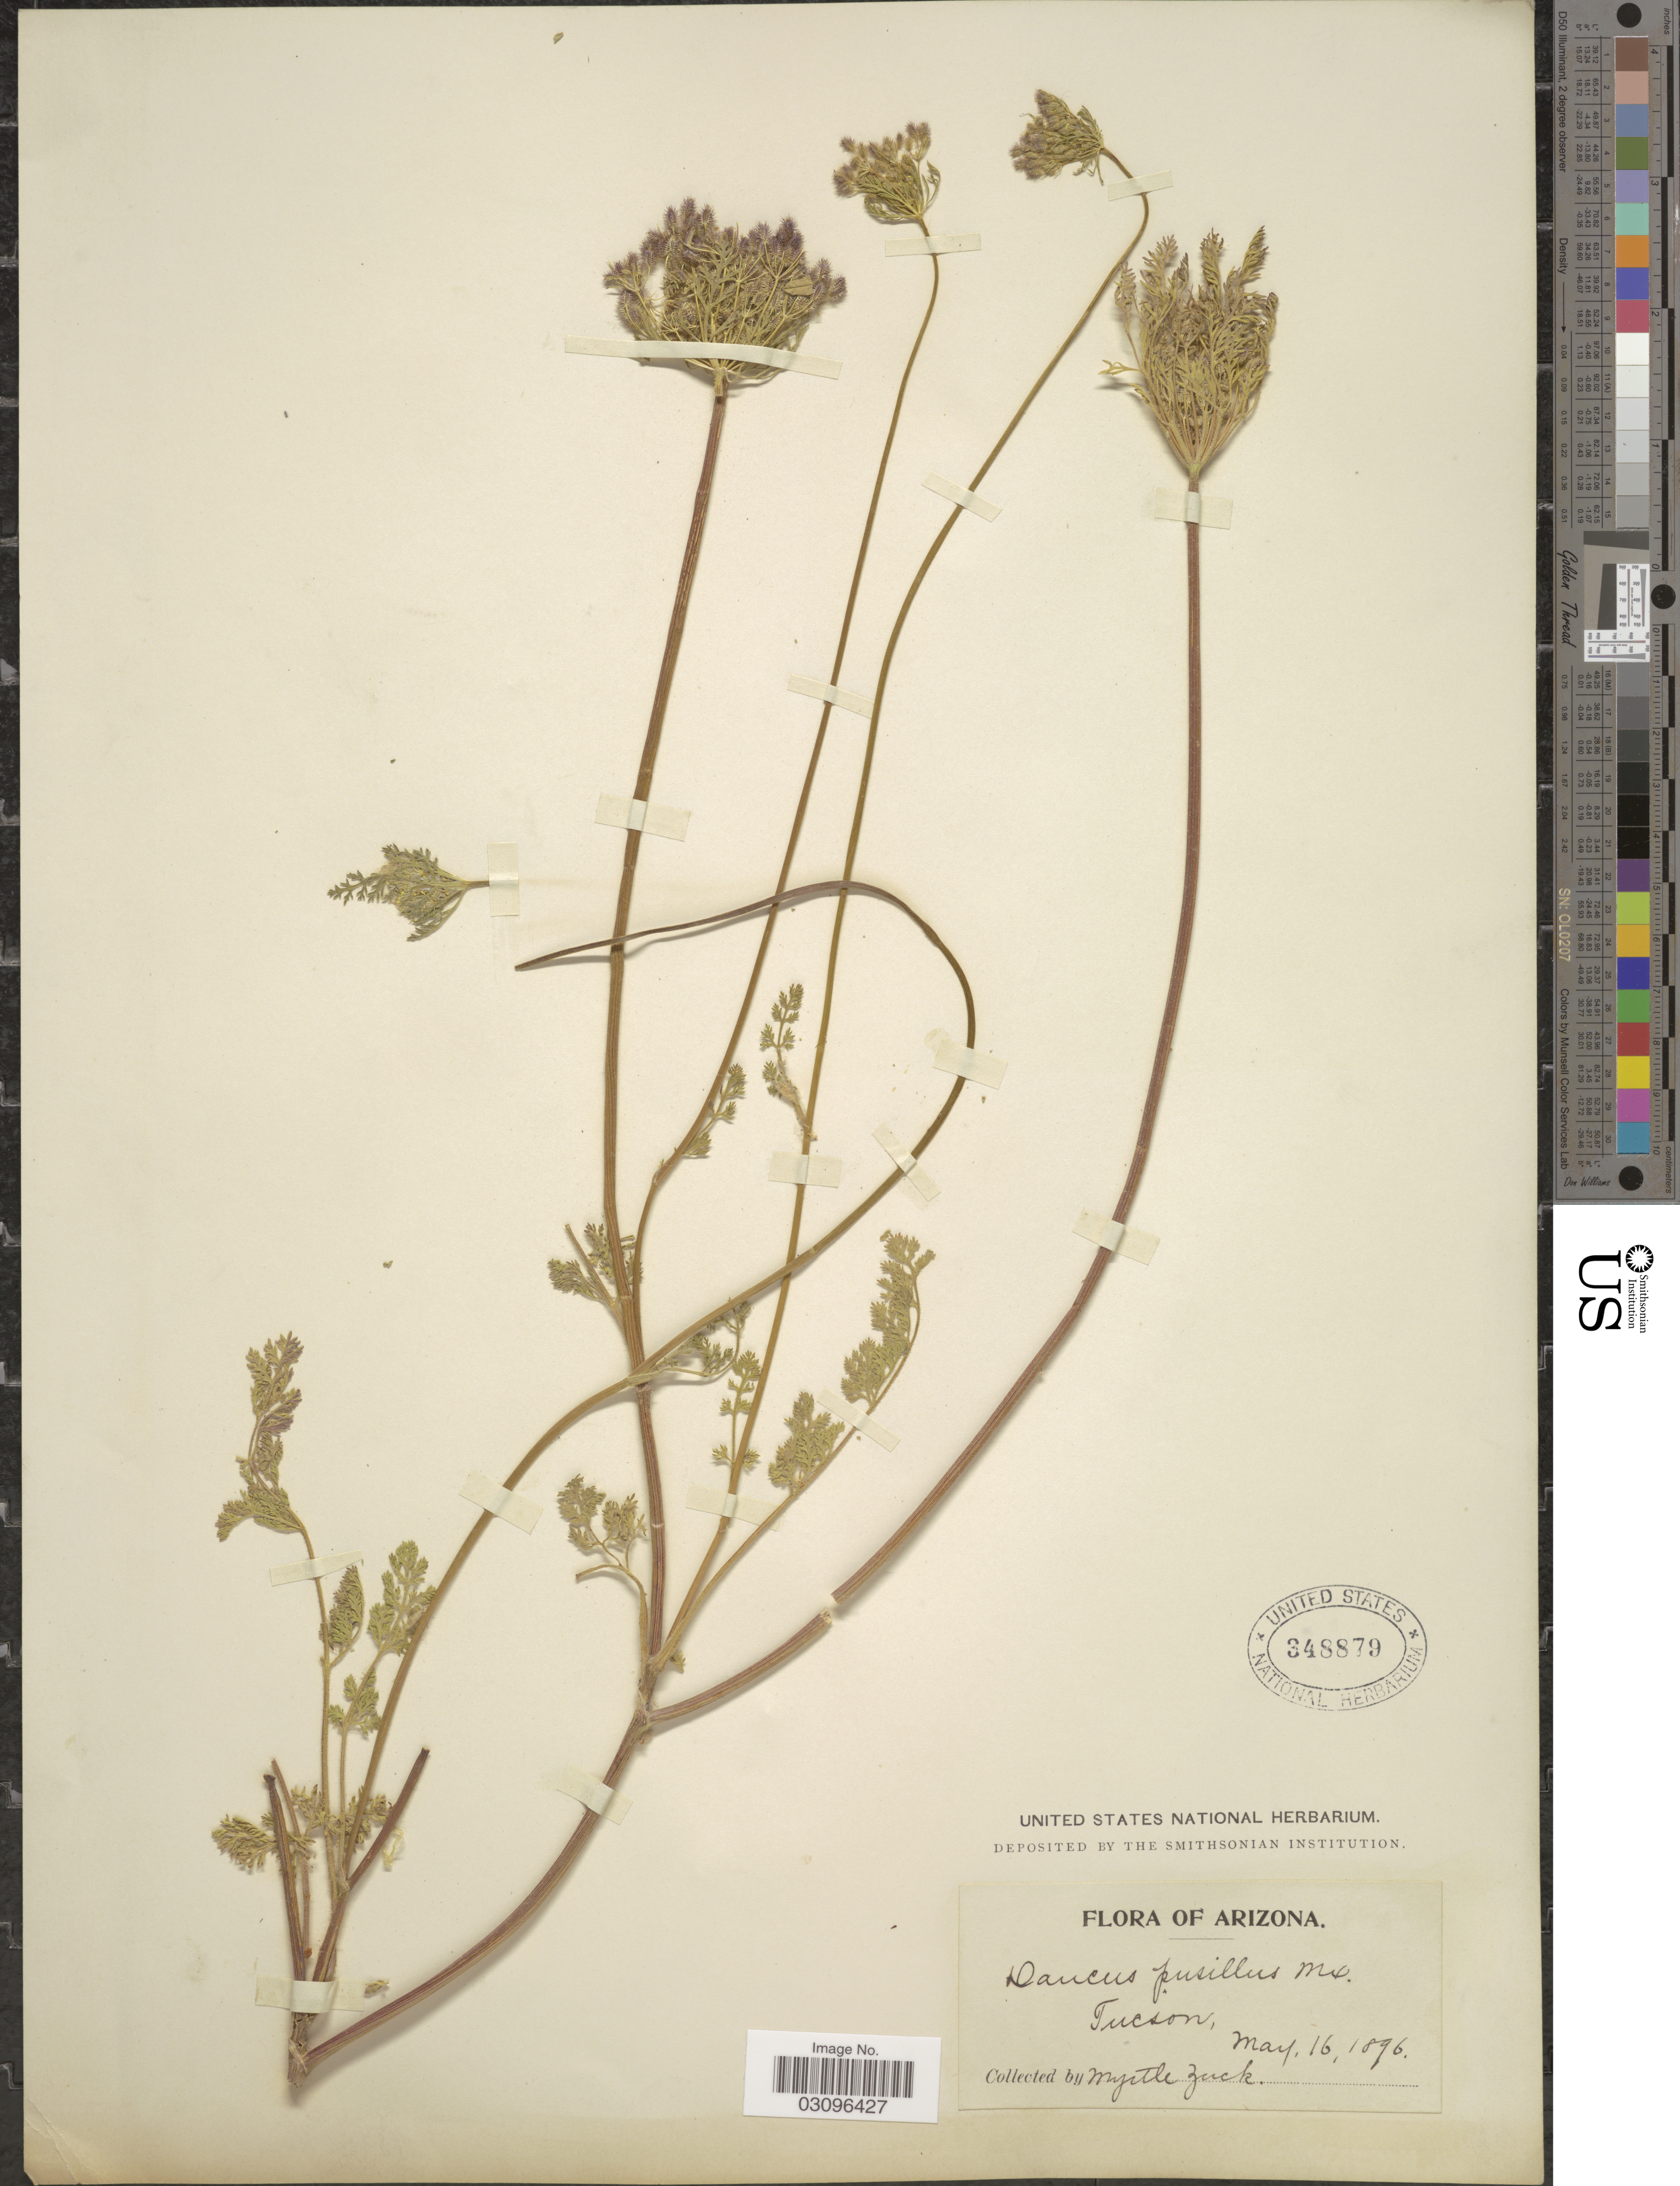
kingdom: Plantae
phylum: Tracheophyta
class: Magnoliopsida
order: Apiales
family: Apiaceae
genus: Daucus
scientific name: Daucus pusillus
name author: Michx.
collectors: M. Zuck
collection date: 1896-05-16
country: United States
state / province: Arizona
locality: Tucson.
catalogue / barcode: US 348879